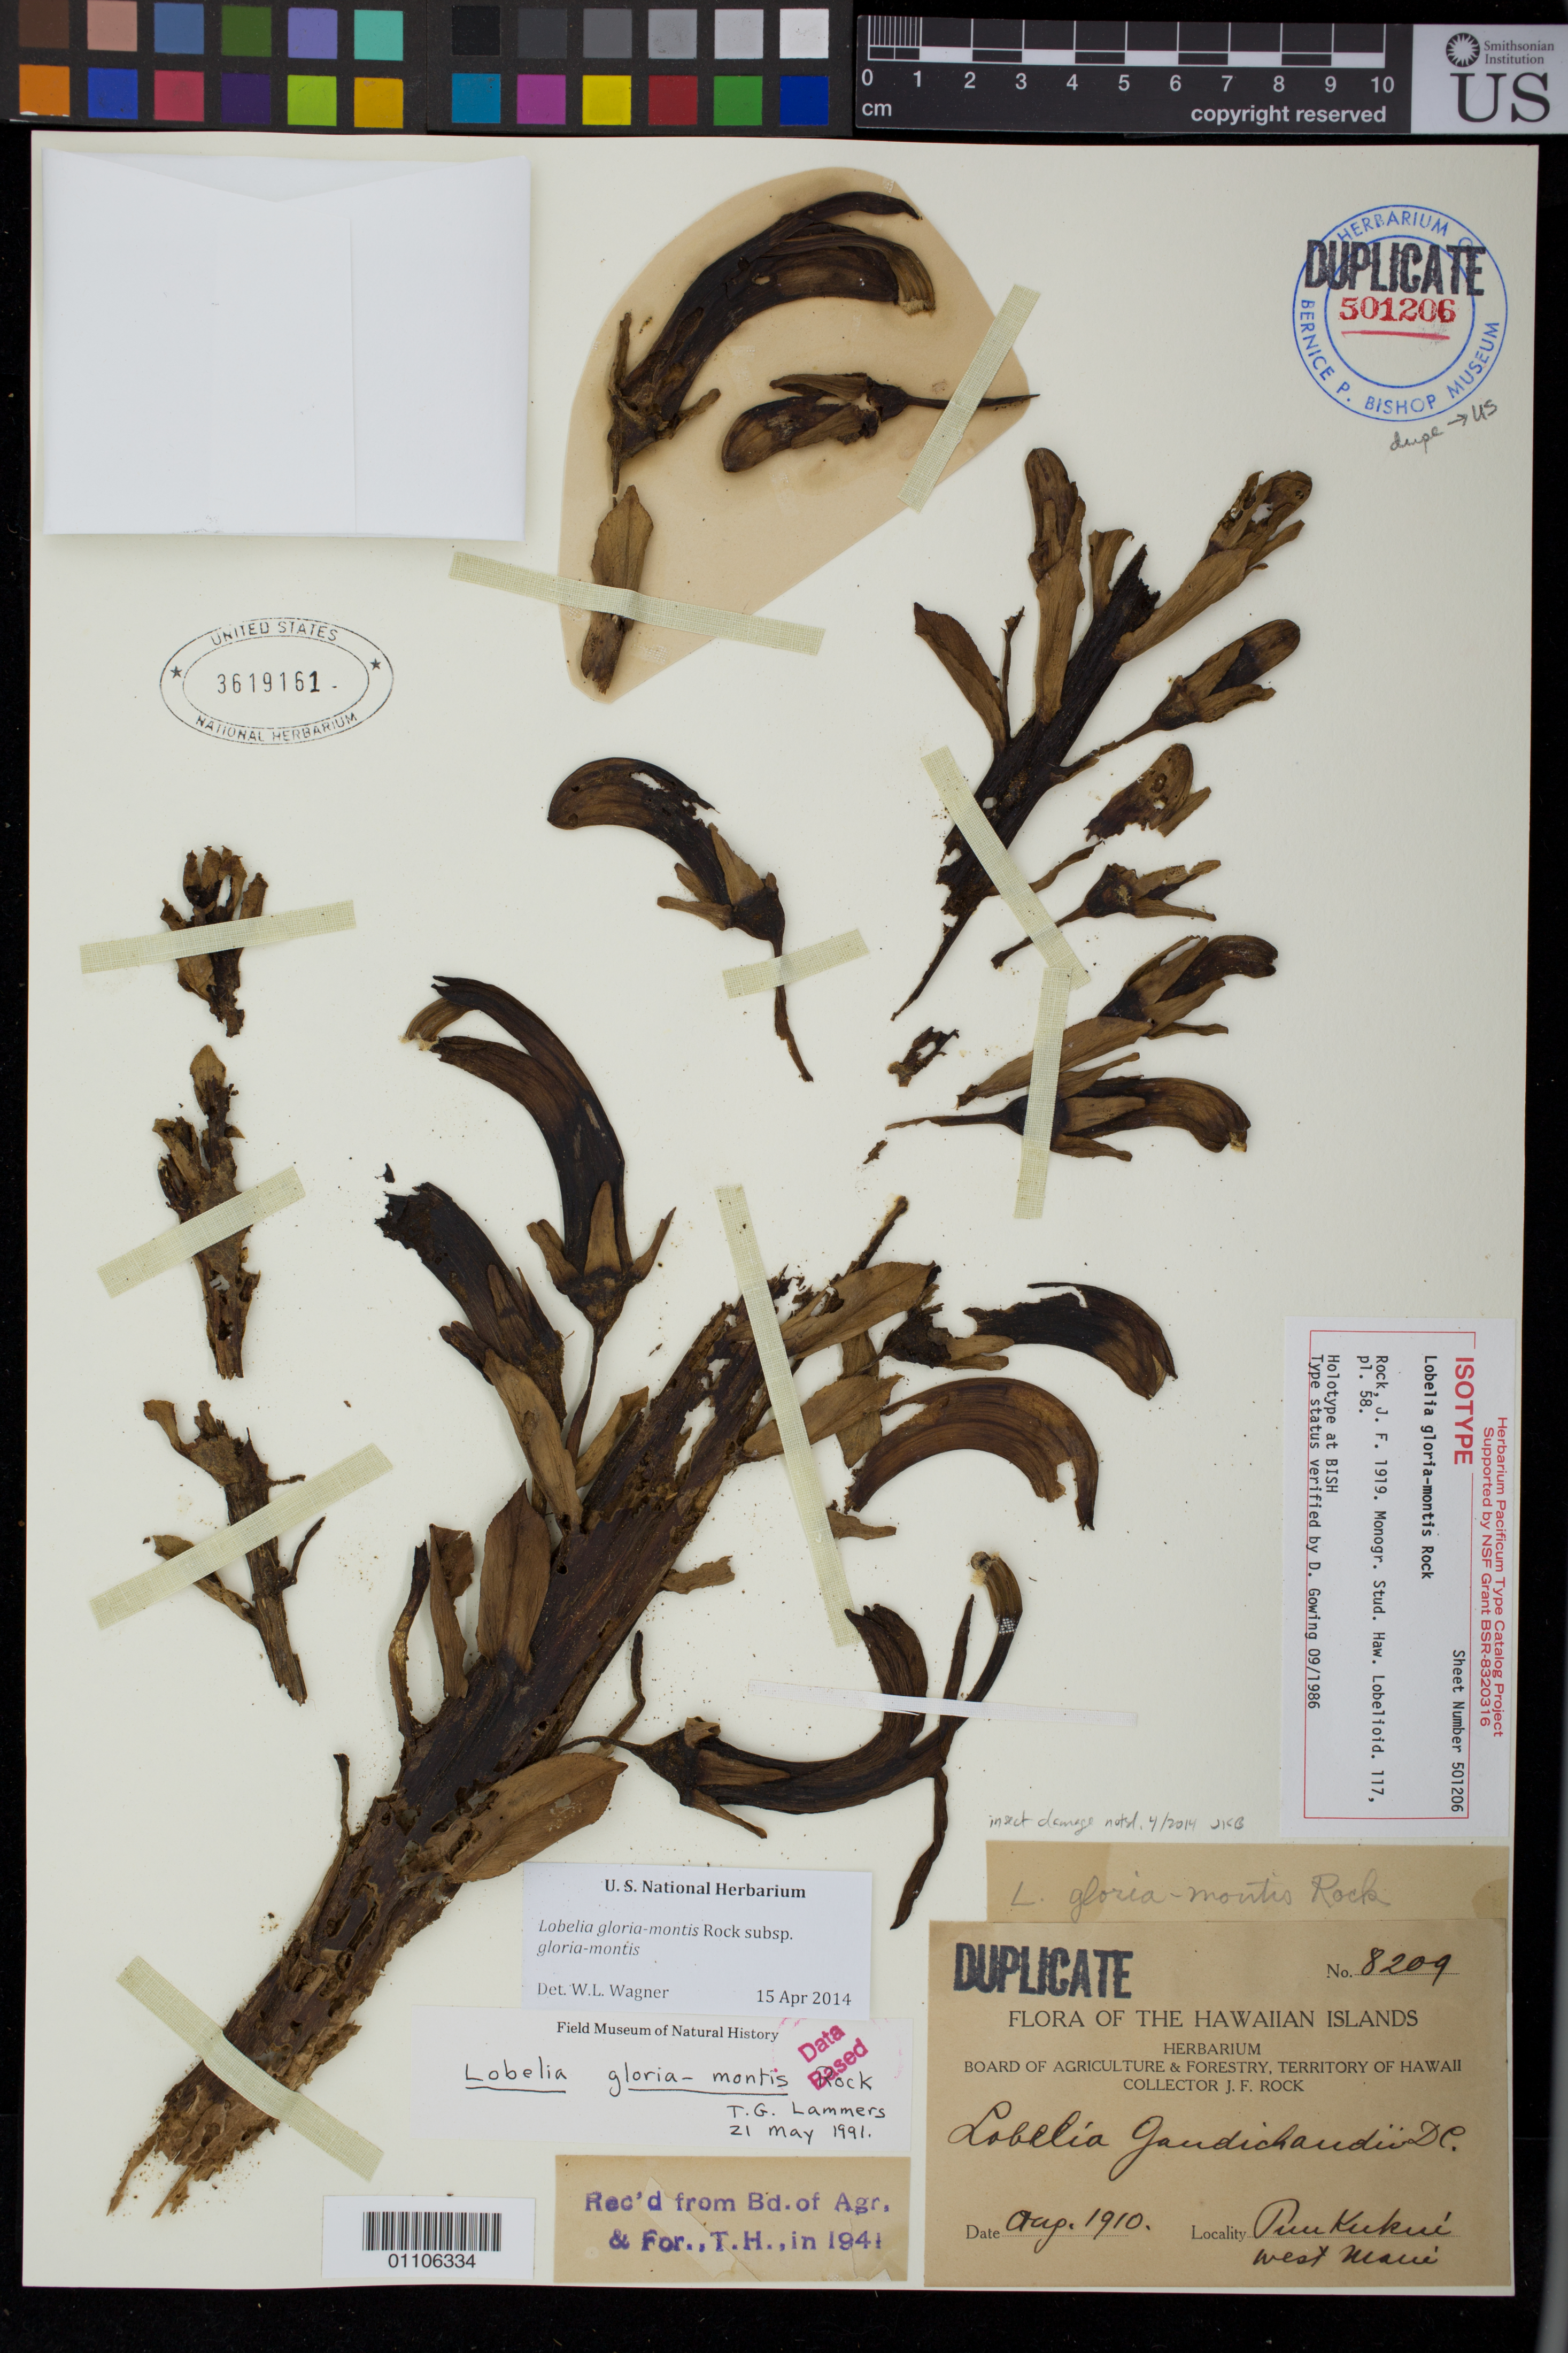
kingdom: Plantae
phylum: Tracheophyta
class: Magnoliopsida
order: Asterales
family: Campanulaceae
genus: Lobelia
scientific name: Lobelia gloria-montis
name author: Rock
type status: Isosyntype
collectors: J. F. Rock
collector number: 8209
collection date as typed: Aug 1910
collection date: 1910-08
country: United States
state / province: Hawaii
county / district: Maui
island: Maui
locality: West Maui, Puu Kukui.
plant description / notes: Mounted duplicate received from Bishop Museum. Serious insect damage noted (Apr. 2014), apparently occurred before receipt at US (or otherwise old) and no living insects noted.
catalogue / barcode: US 3619161